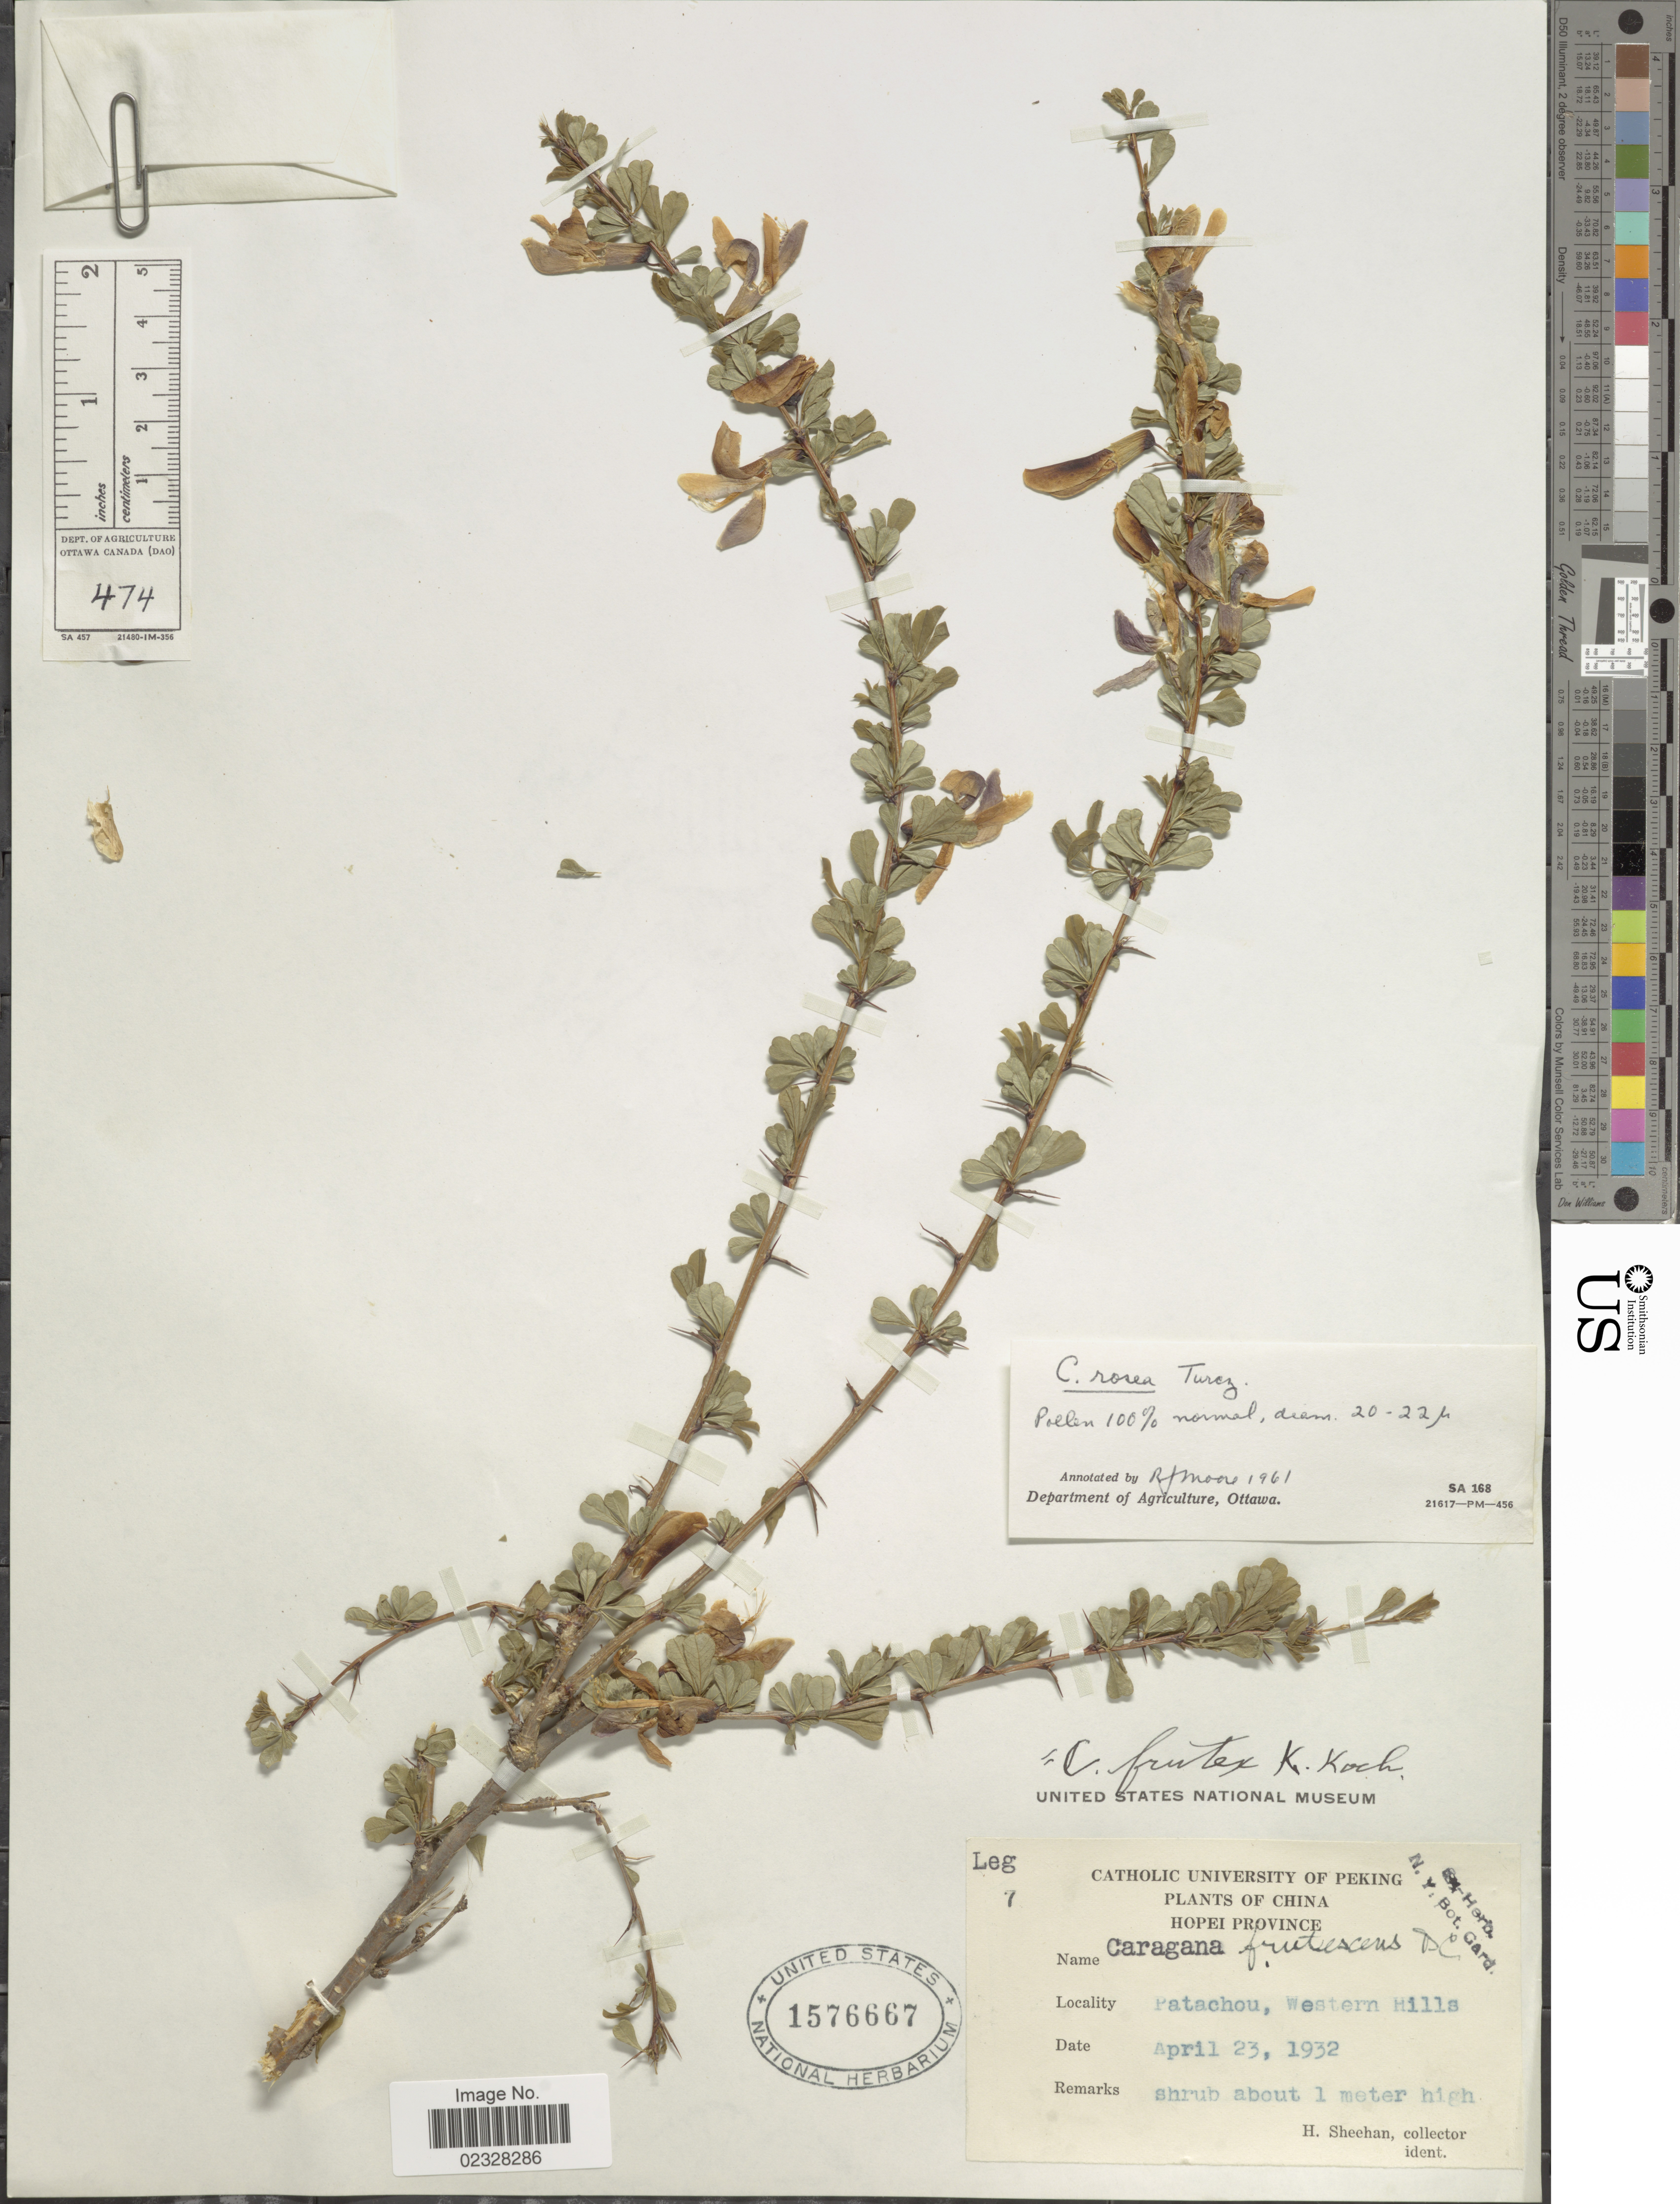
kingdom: Plantae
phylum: Tracheophyta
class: Magnoliopsida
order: Fabales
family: Fabaceae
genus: Caragana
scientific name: Caragana rosea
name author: Maxim.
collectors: H. Sheehan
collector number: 7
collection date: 1932-04-23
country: China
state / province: Hebei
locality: Hopei Province, Patachou, Western Hills.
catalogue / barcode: US 1576667